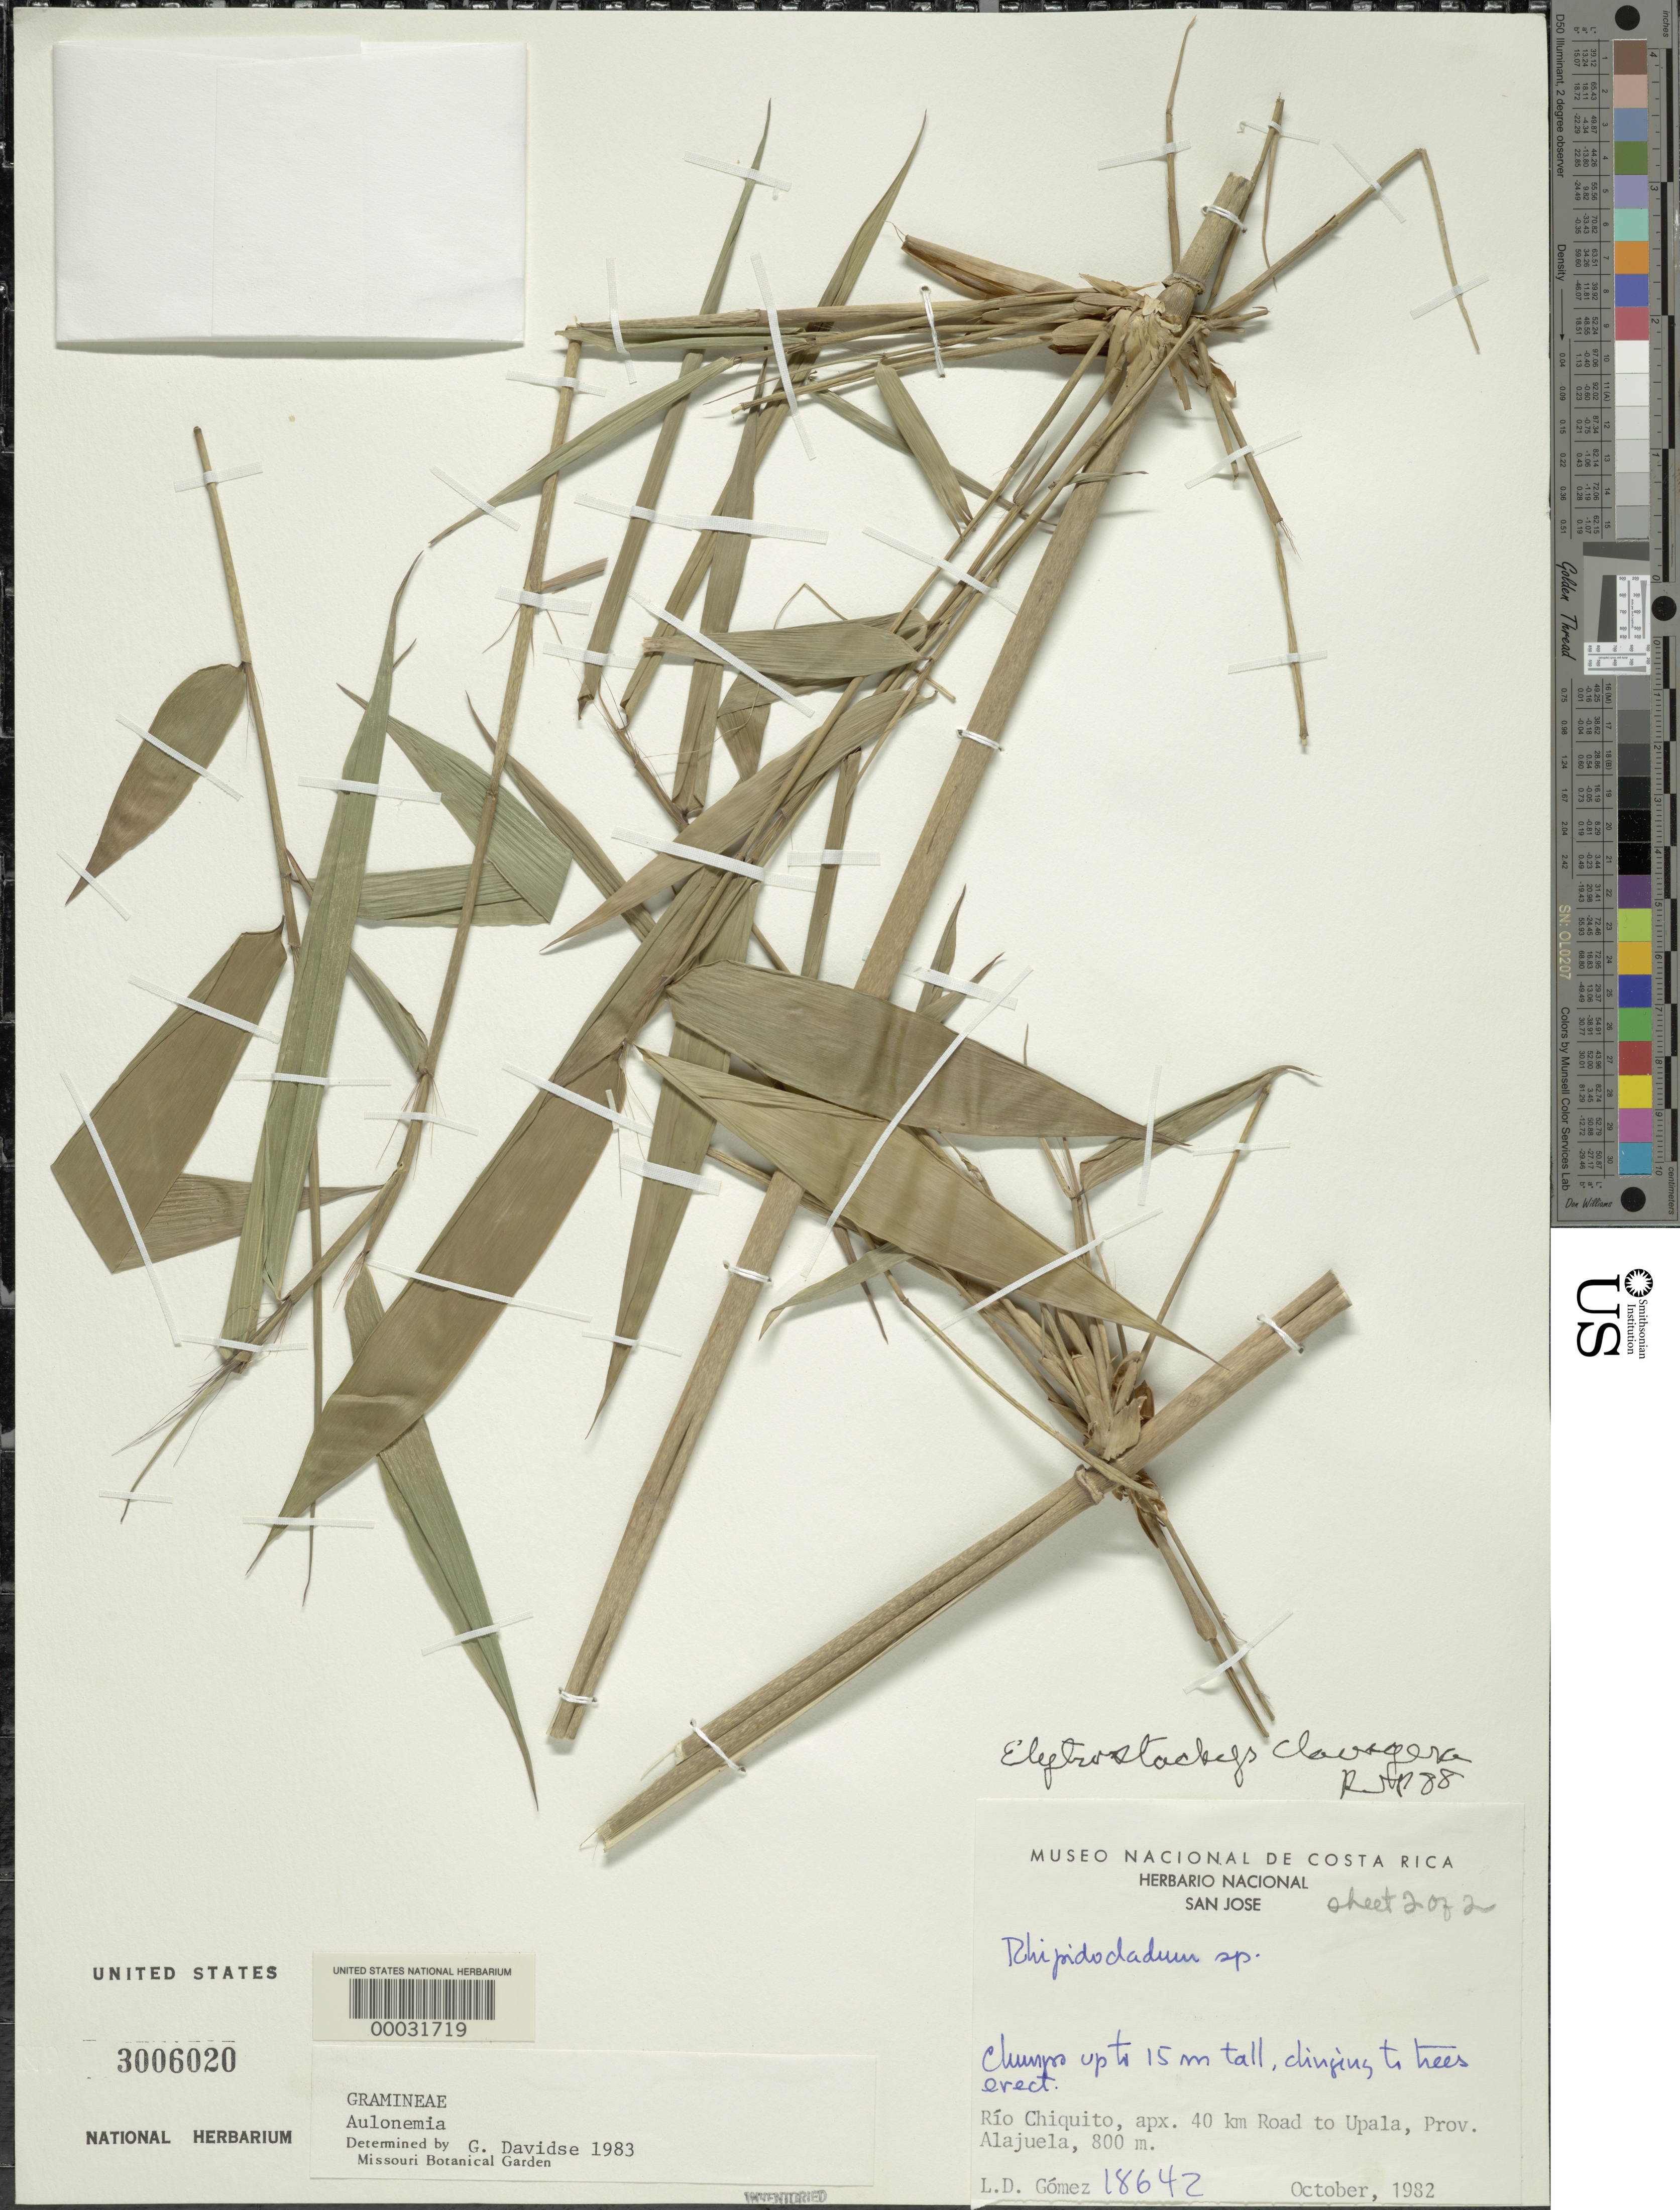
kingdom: Plantae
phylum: Tracheophyta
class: Liliopsida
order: Poales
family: Poaceae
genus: Elytrostachys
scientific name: Elytrostachys clavigera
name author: McClure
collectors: L. D. Gómez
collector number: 18642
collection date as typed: Oct 1982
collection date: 1982-10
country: Costa Rica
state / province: Alajuela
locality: Rio Chiquito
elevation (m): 800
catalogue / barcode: US 3006020